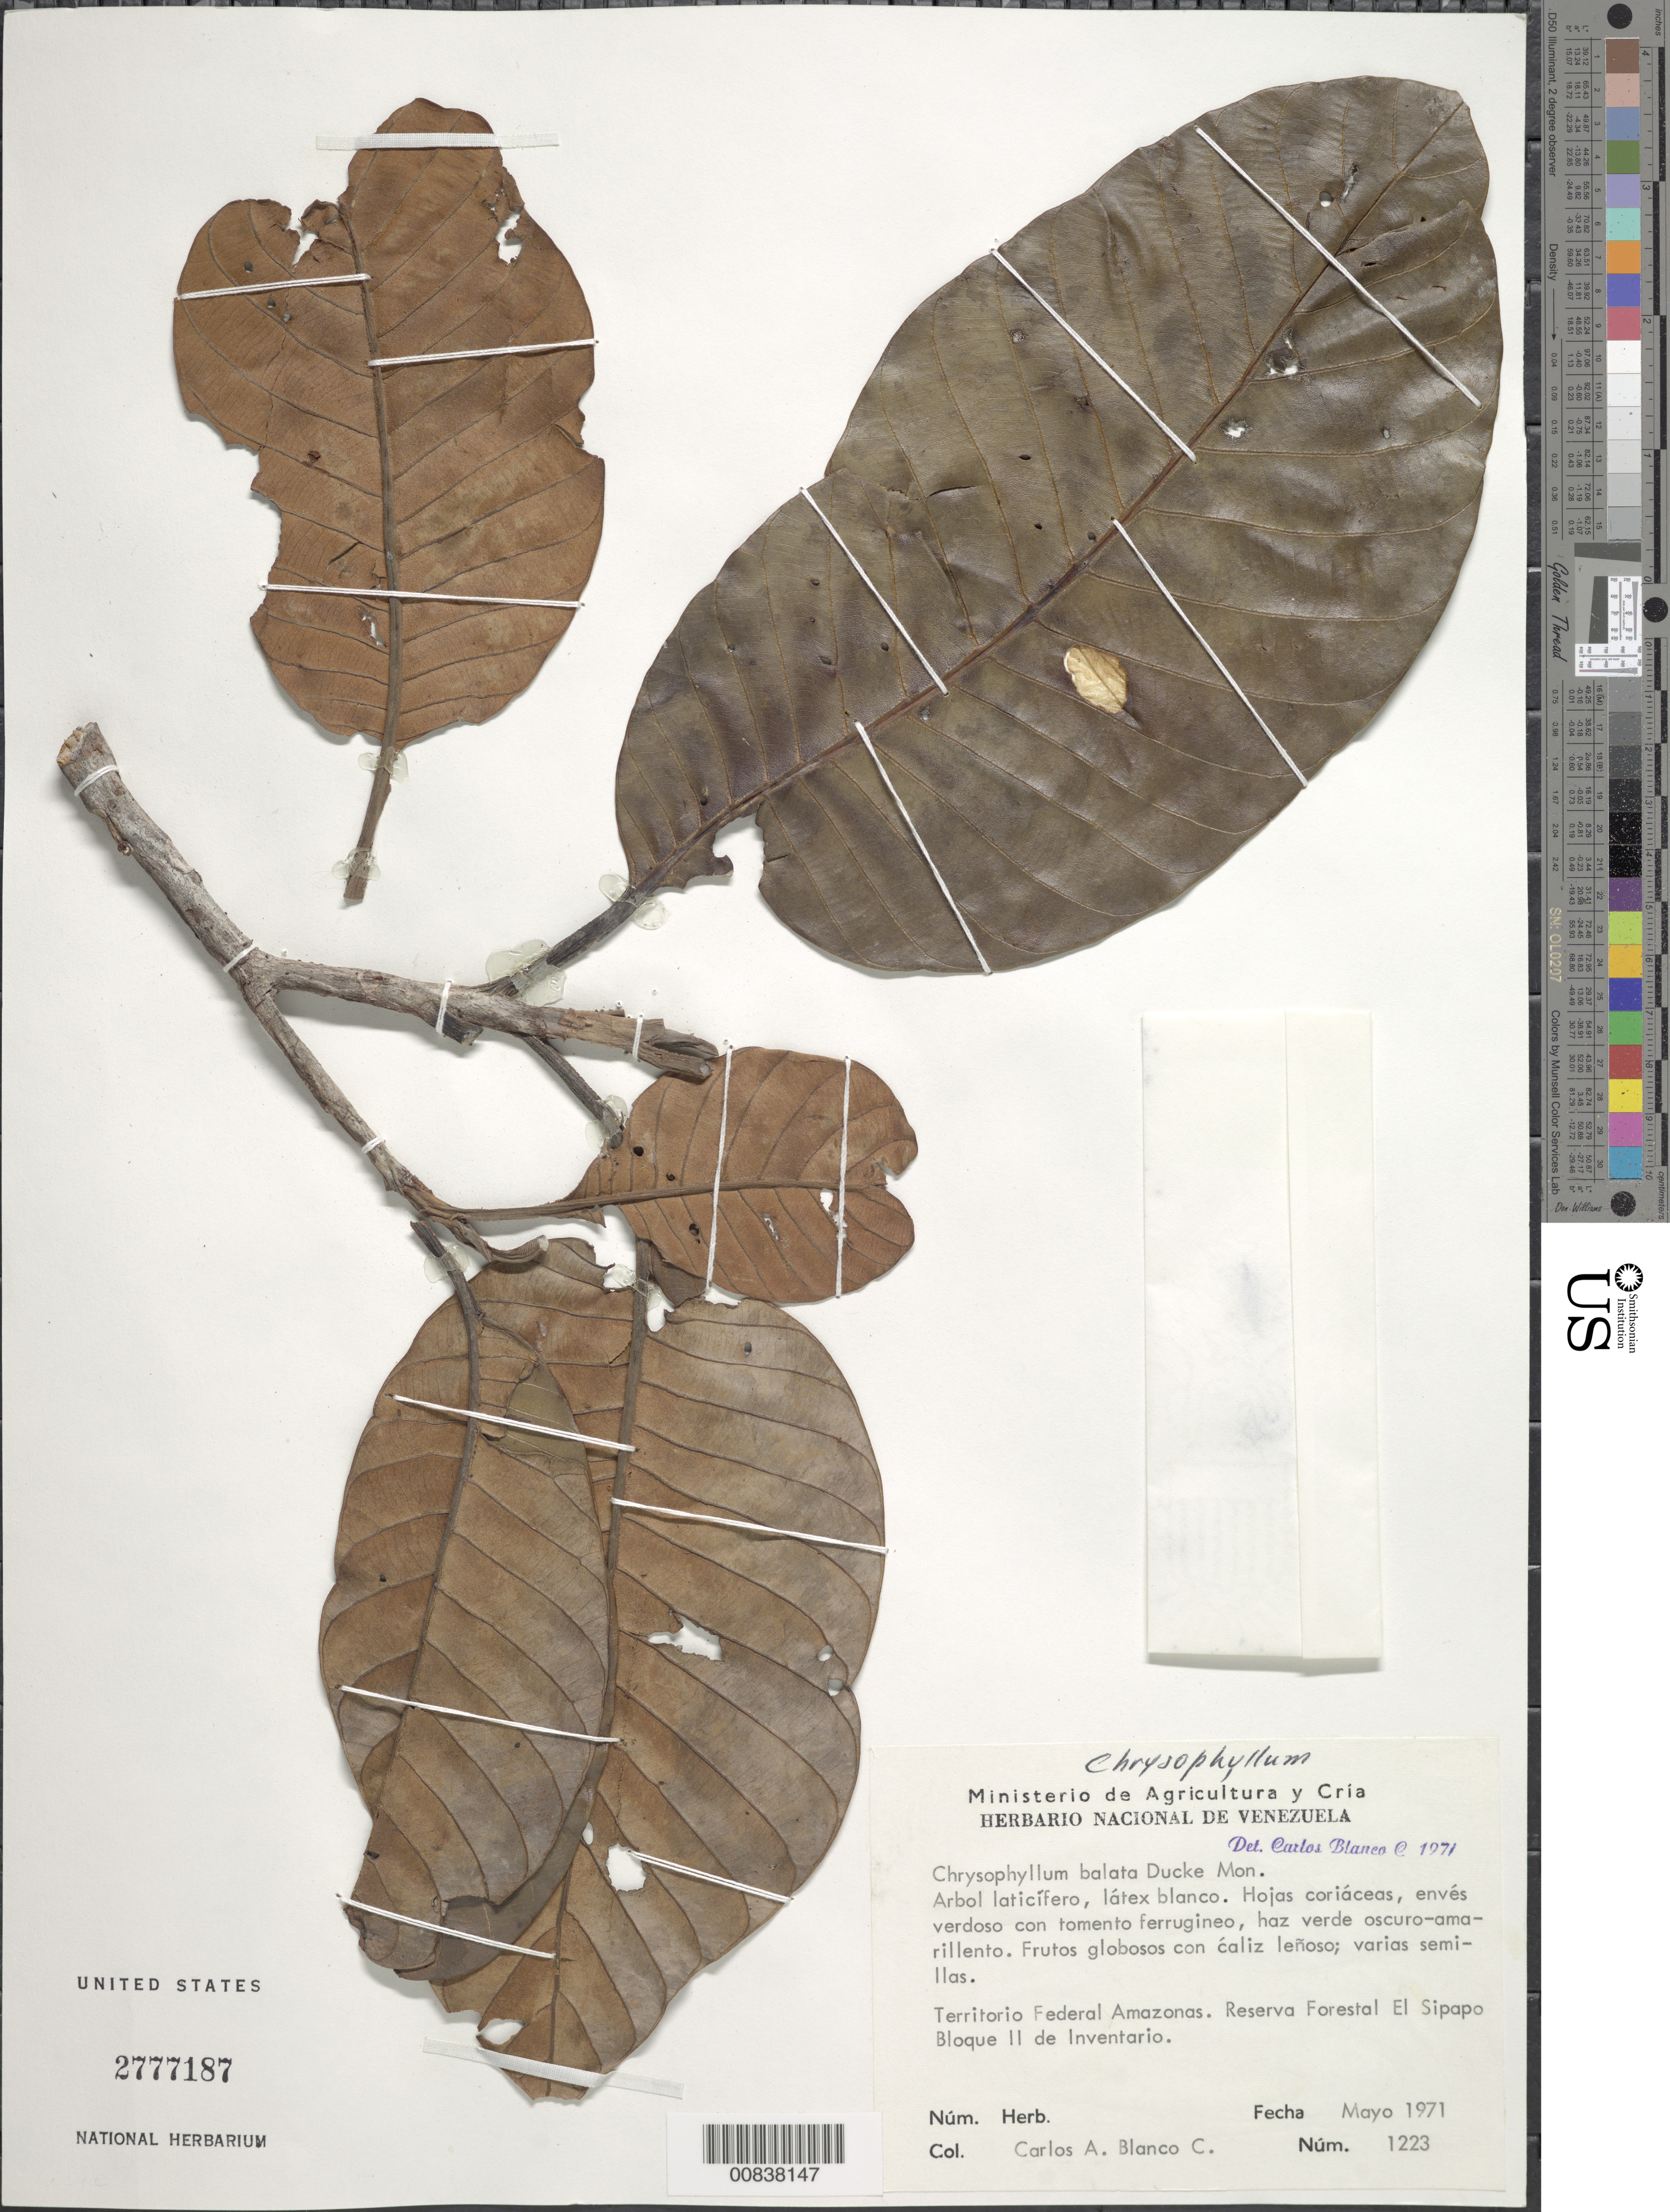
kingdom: Plantae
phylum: Tracheophyta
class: Magnoliopsida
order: Ericales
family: Sapotaceae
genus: Chrysophyllum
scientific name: Chrysophyllum sanguinolentum subsp. balata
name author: (Pierre) Baehni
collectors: C. A. Blanco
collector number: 1223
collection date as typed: May-71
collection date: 1971-05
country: Venezuela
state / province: Amazonas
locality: Reserva Forestal El Sipapo, Río Sipapo, Bloque II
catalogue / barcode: US 2777187